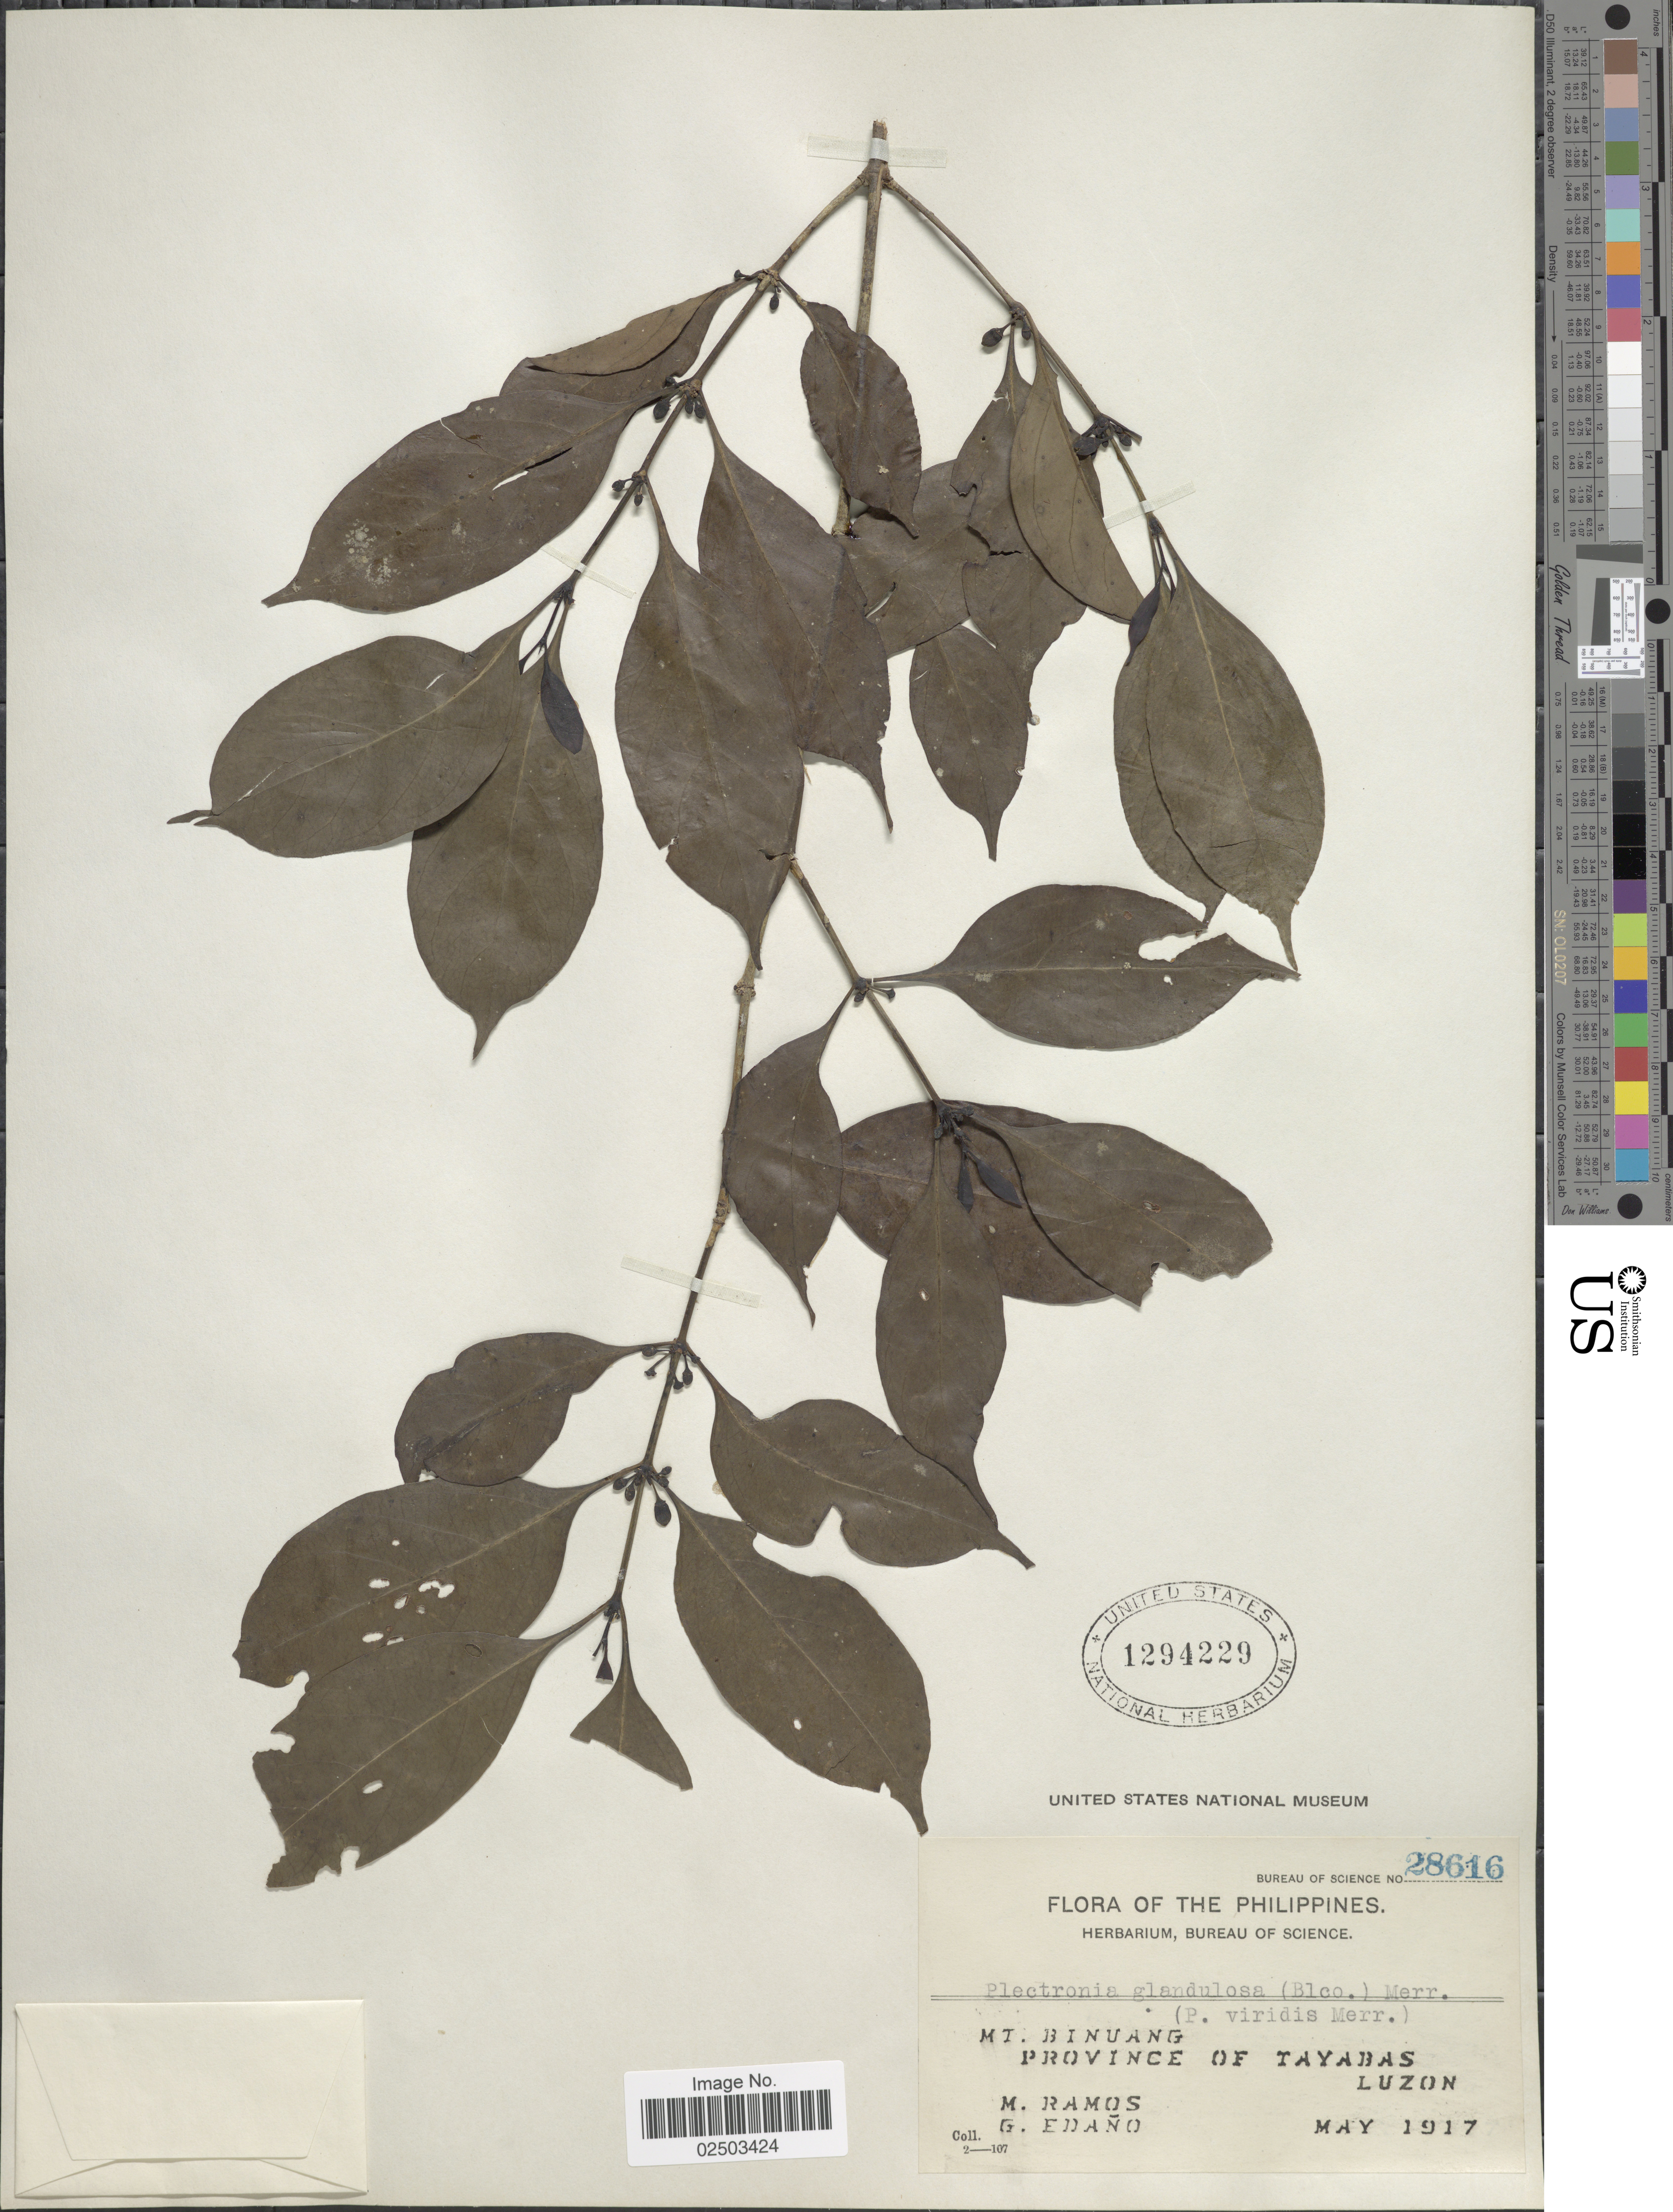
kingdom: Plantae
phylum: Tracheophyta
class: Magnoliopsida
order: Gentianales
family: Rubiaceae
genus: Canthium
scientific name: Canthium glandulosum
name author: (Blanco) Merr.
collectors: M. Ramos & G. Edaño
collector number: Bureau of Science 28616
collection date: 1917-05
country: Philippines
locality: Mt. Binuang, Province of Tayabas, Luzon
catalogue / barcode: US 1294229